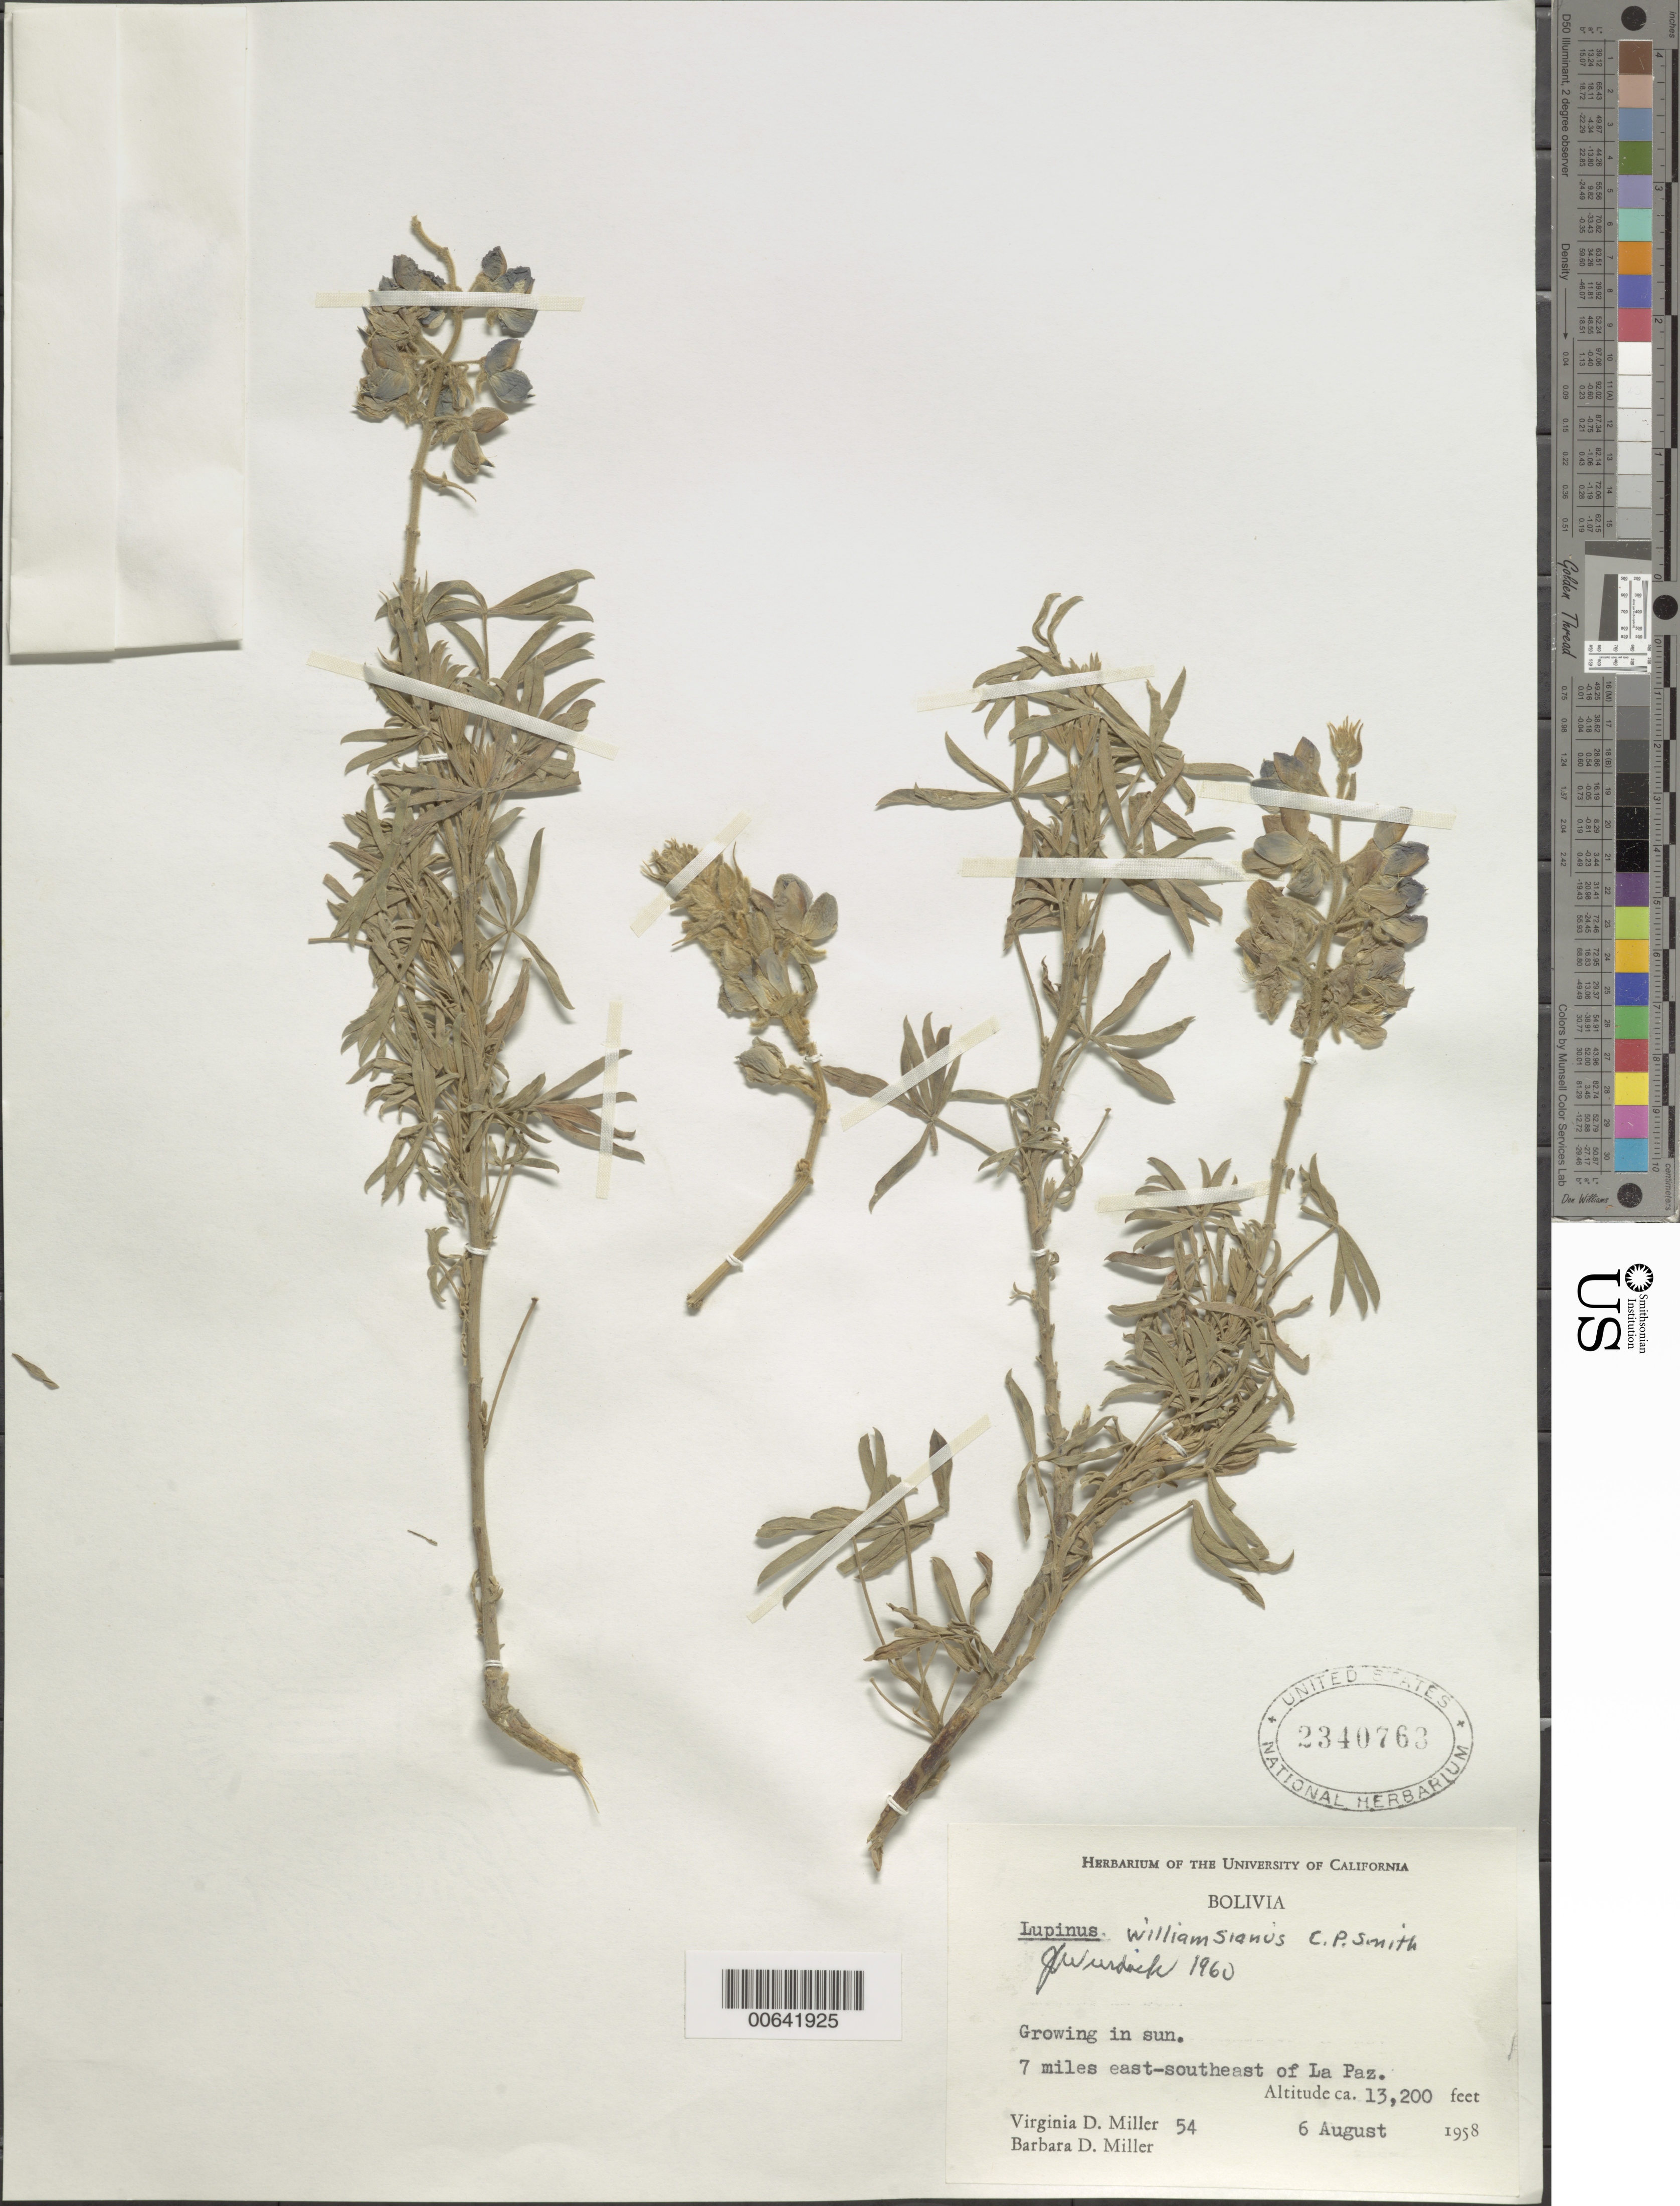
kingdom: Plantae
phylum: Tracheophyta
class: Magnoliopsida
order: Fabales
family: Fabaceae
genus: Lupinus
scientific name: Lupinus williamsianus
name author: C.P. Sm.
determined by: Wurdack, John J., (US), US (UNITED STATES)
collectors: V. D. Miller & B. D. Miller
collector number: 54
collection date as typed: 06 Aug 1958 or 08 Jun 1958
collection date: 1958-06-08 or 1958-08-06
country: Bolivia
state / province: La Paz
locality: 7 millas ESE de La Paz.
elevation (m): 3962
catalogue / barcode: US 2340763